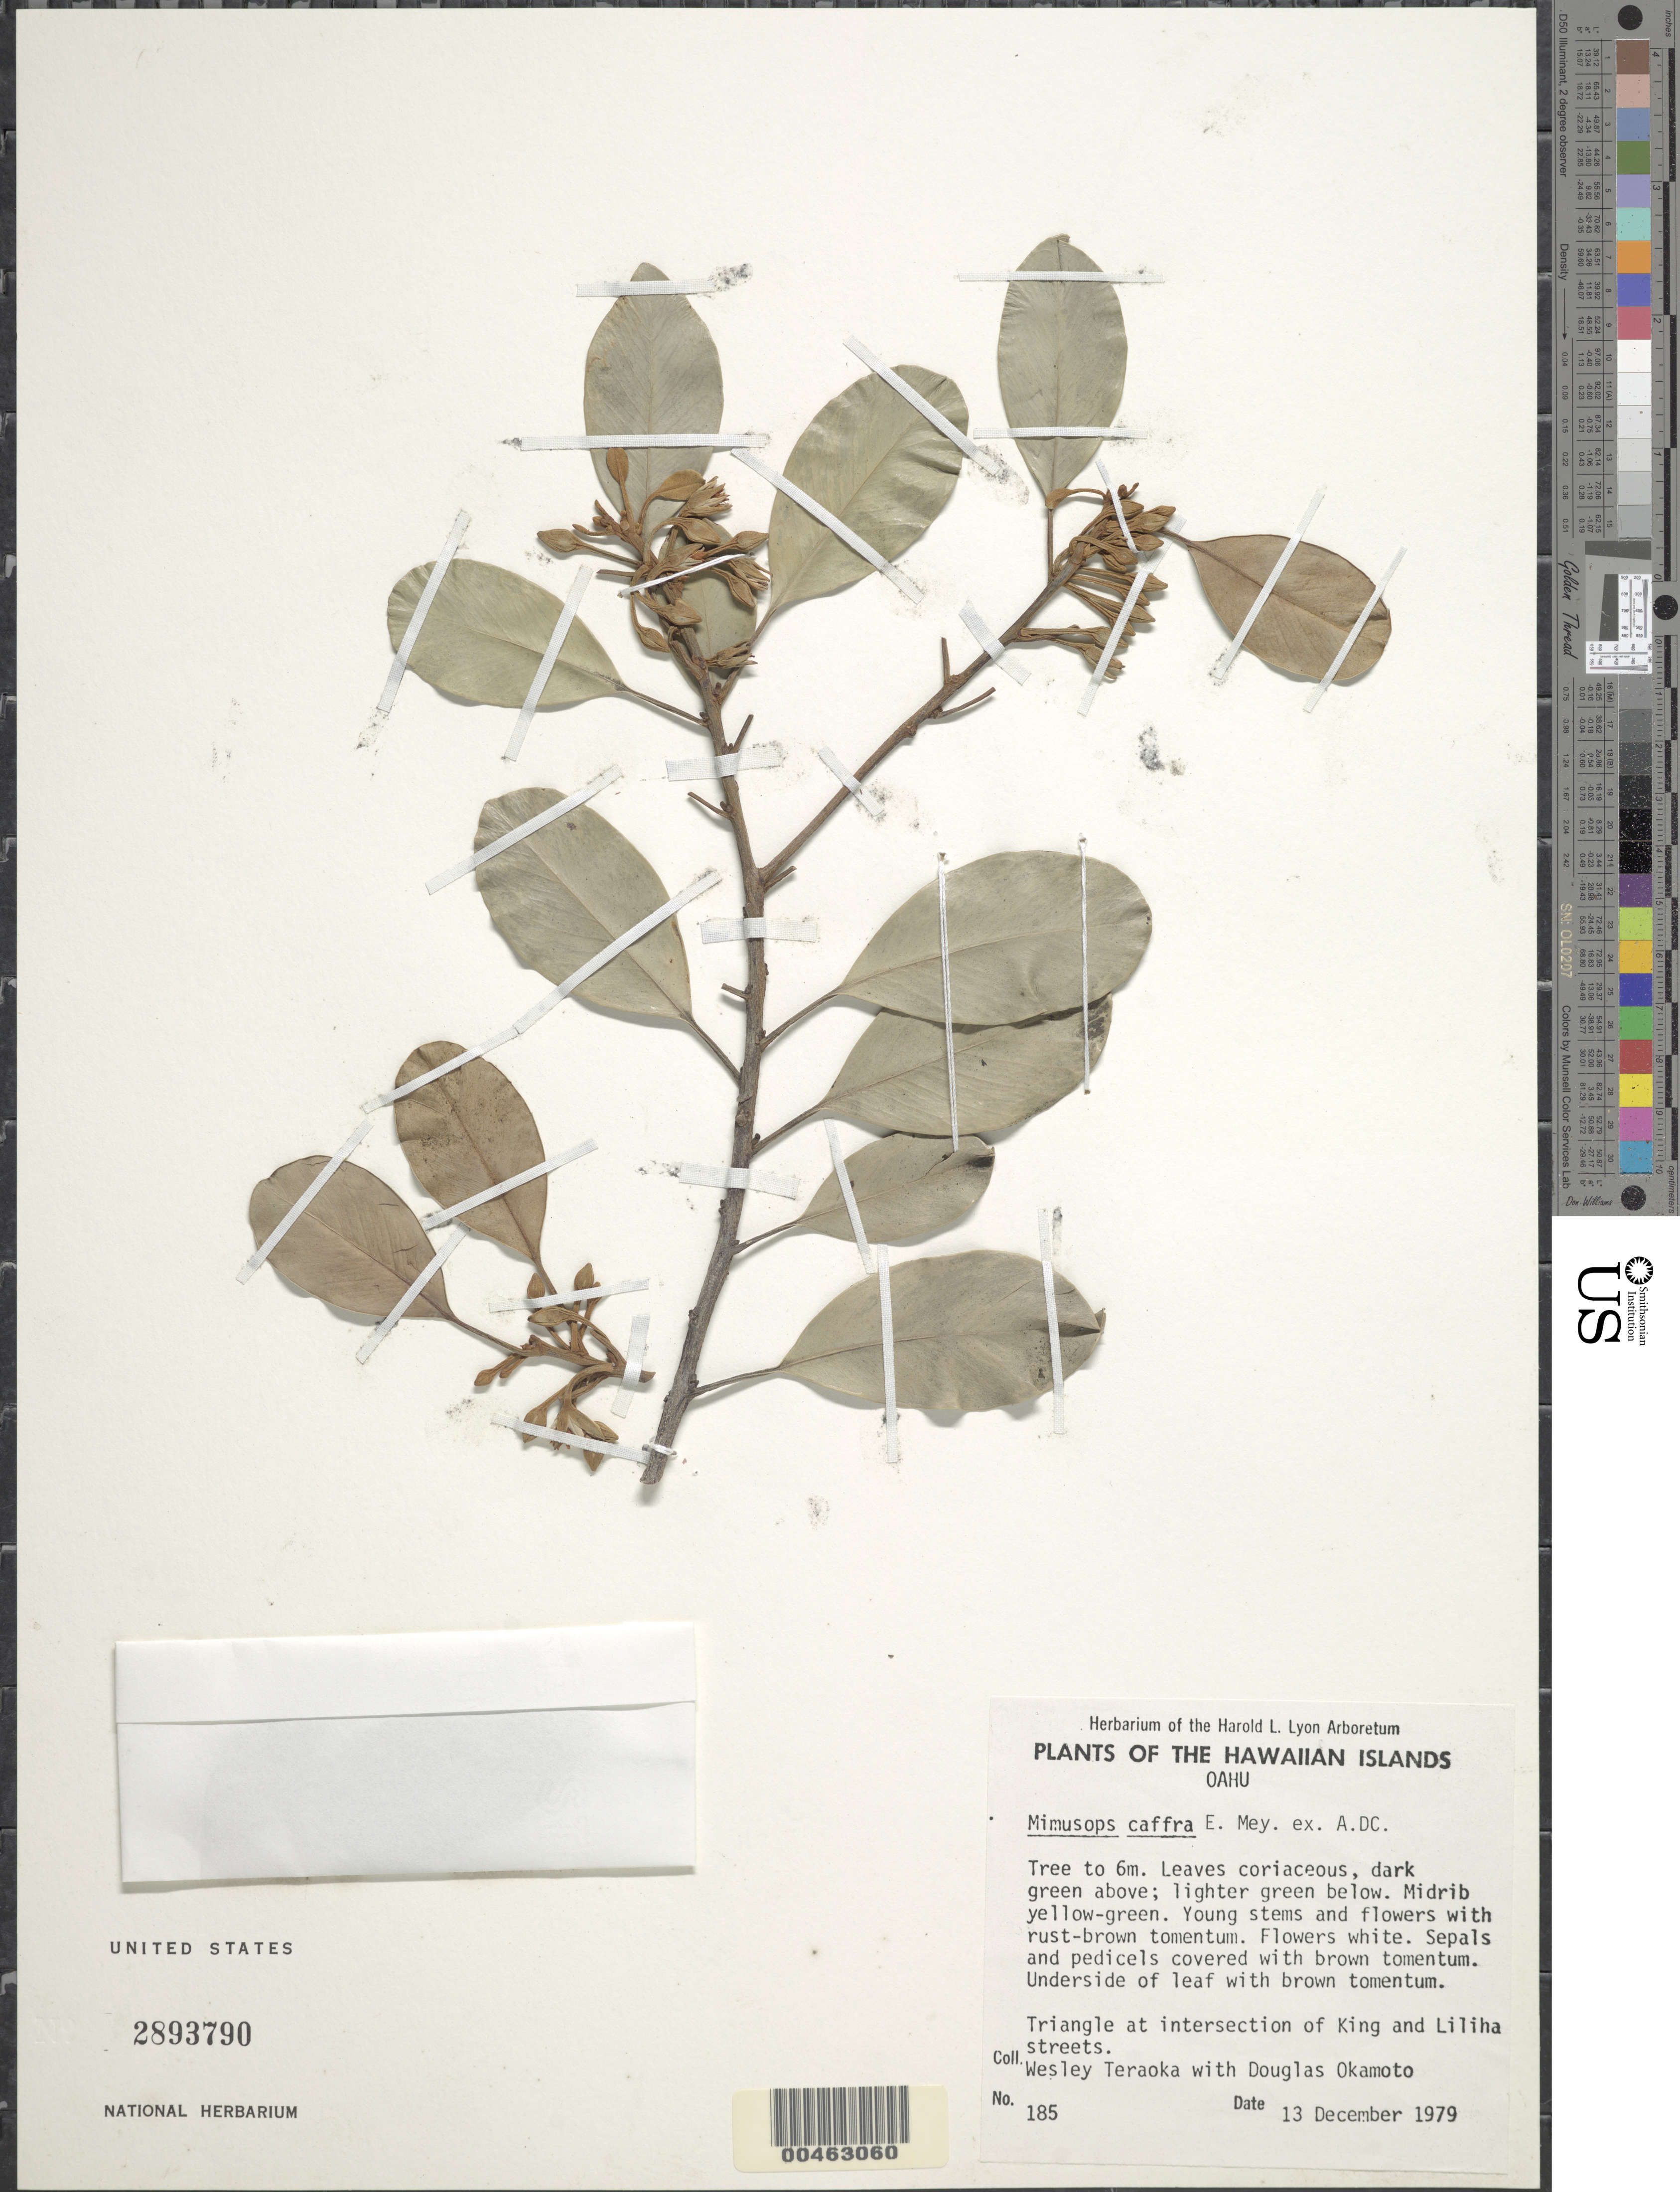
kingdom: Plantae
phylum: Tracheophyta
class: Magnoliopsida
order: Ericales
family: Sapotaceae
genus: Mimusops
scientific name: Mimusops caffra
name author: E. Mey. ex A. DC.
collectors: W. Teraoka & D. Okamoto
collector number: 185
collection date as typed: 13 Dec 1979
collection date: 1979-12-13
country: United States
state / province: Hawaii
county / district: Honolulu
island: Oahu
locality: Triangle at intersection of King and Liliha sts.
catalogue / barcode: US 2893790